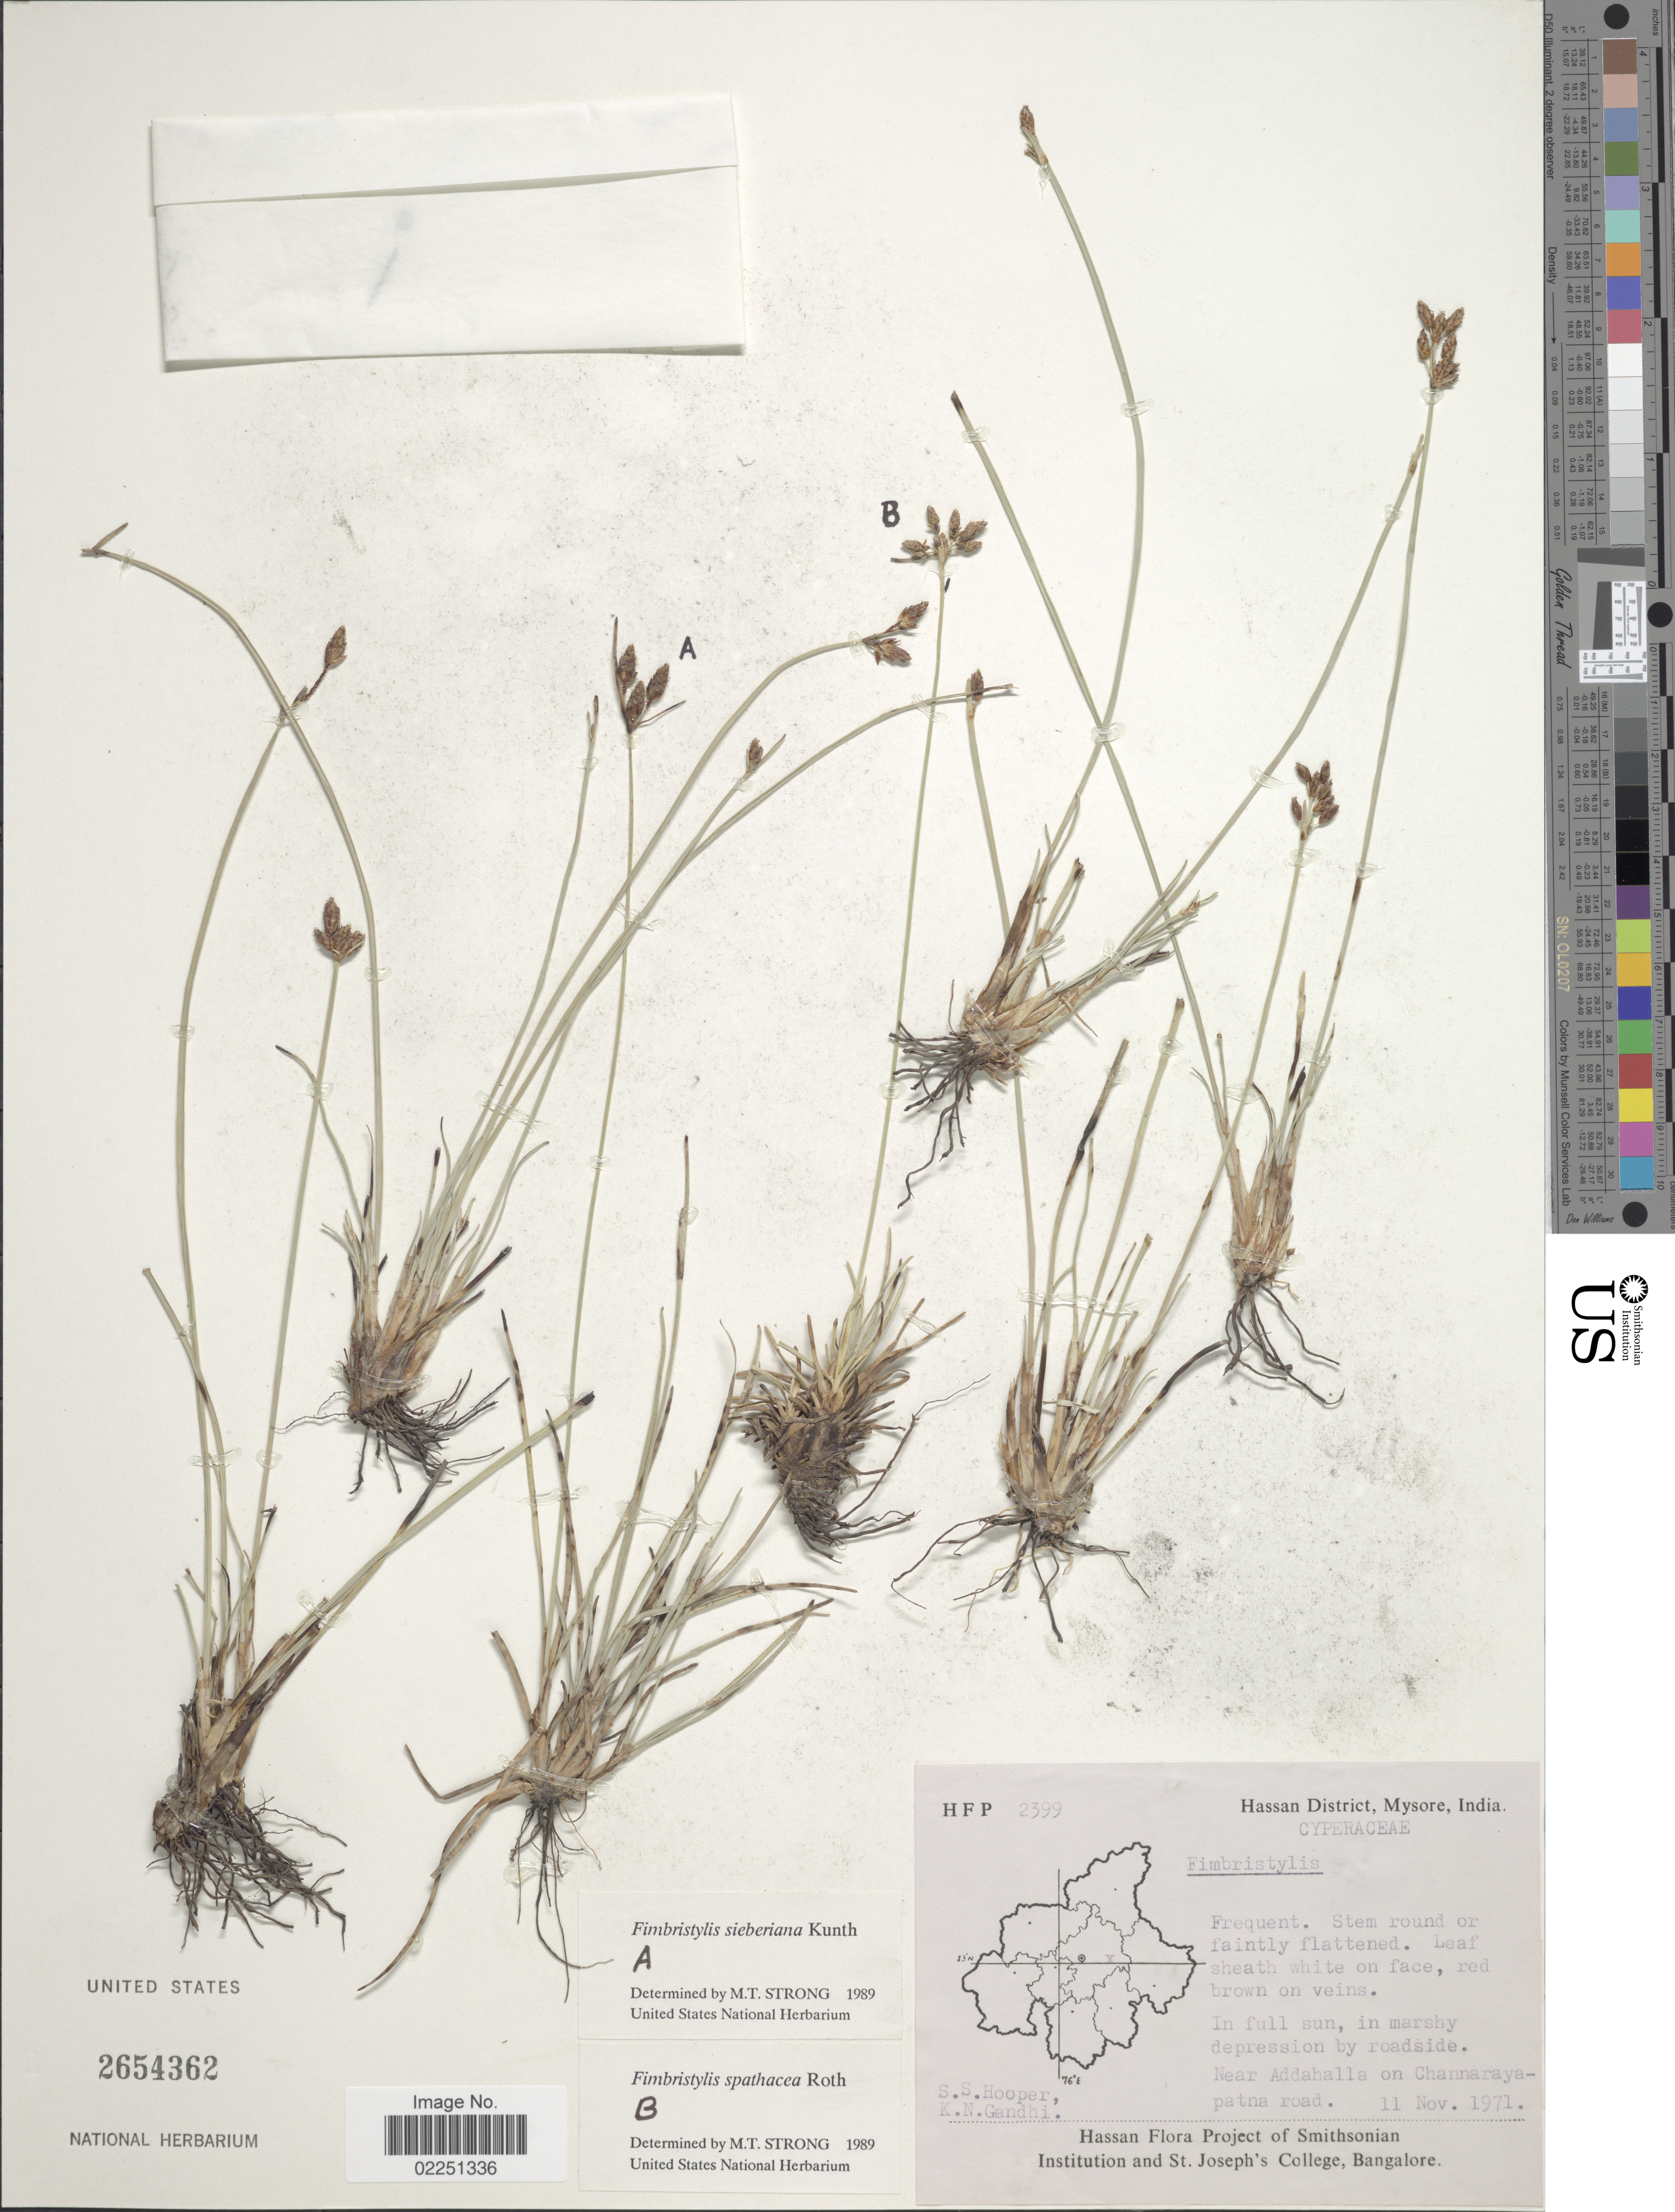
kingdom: Plantae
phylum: Tracheophyta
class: Liliopsida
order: Poales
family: Cyperaceae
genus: Fimbristylis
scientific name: Fimbristylis ferruginea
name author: (L.) Vahl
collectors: S. S. Hooper & K. N. Gandhi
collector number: HFP2399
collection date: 1971-11-11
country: India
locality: Hassan District, Mysore. Near Addahalla on Channarayapatna road.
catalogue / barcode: US 2654362